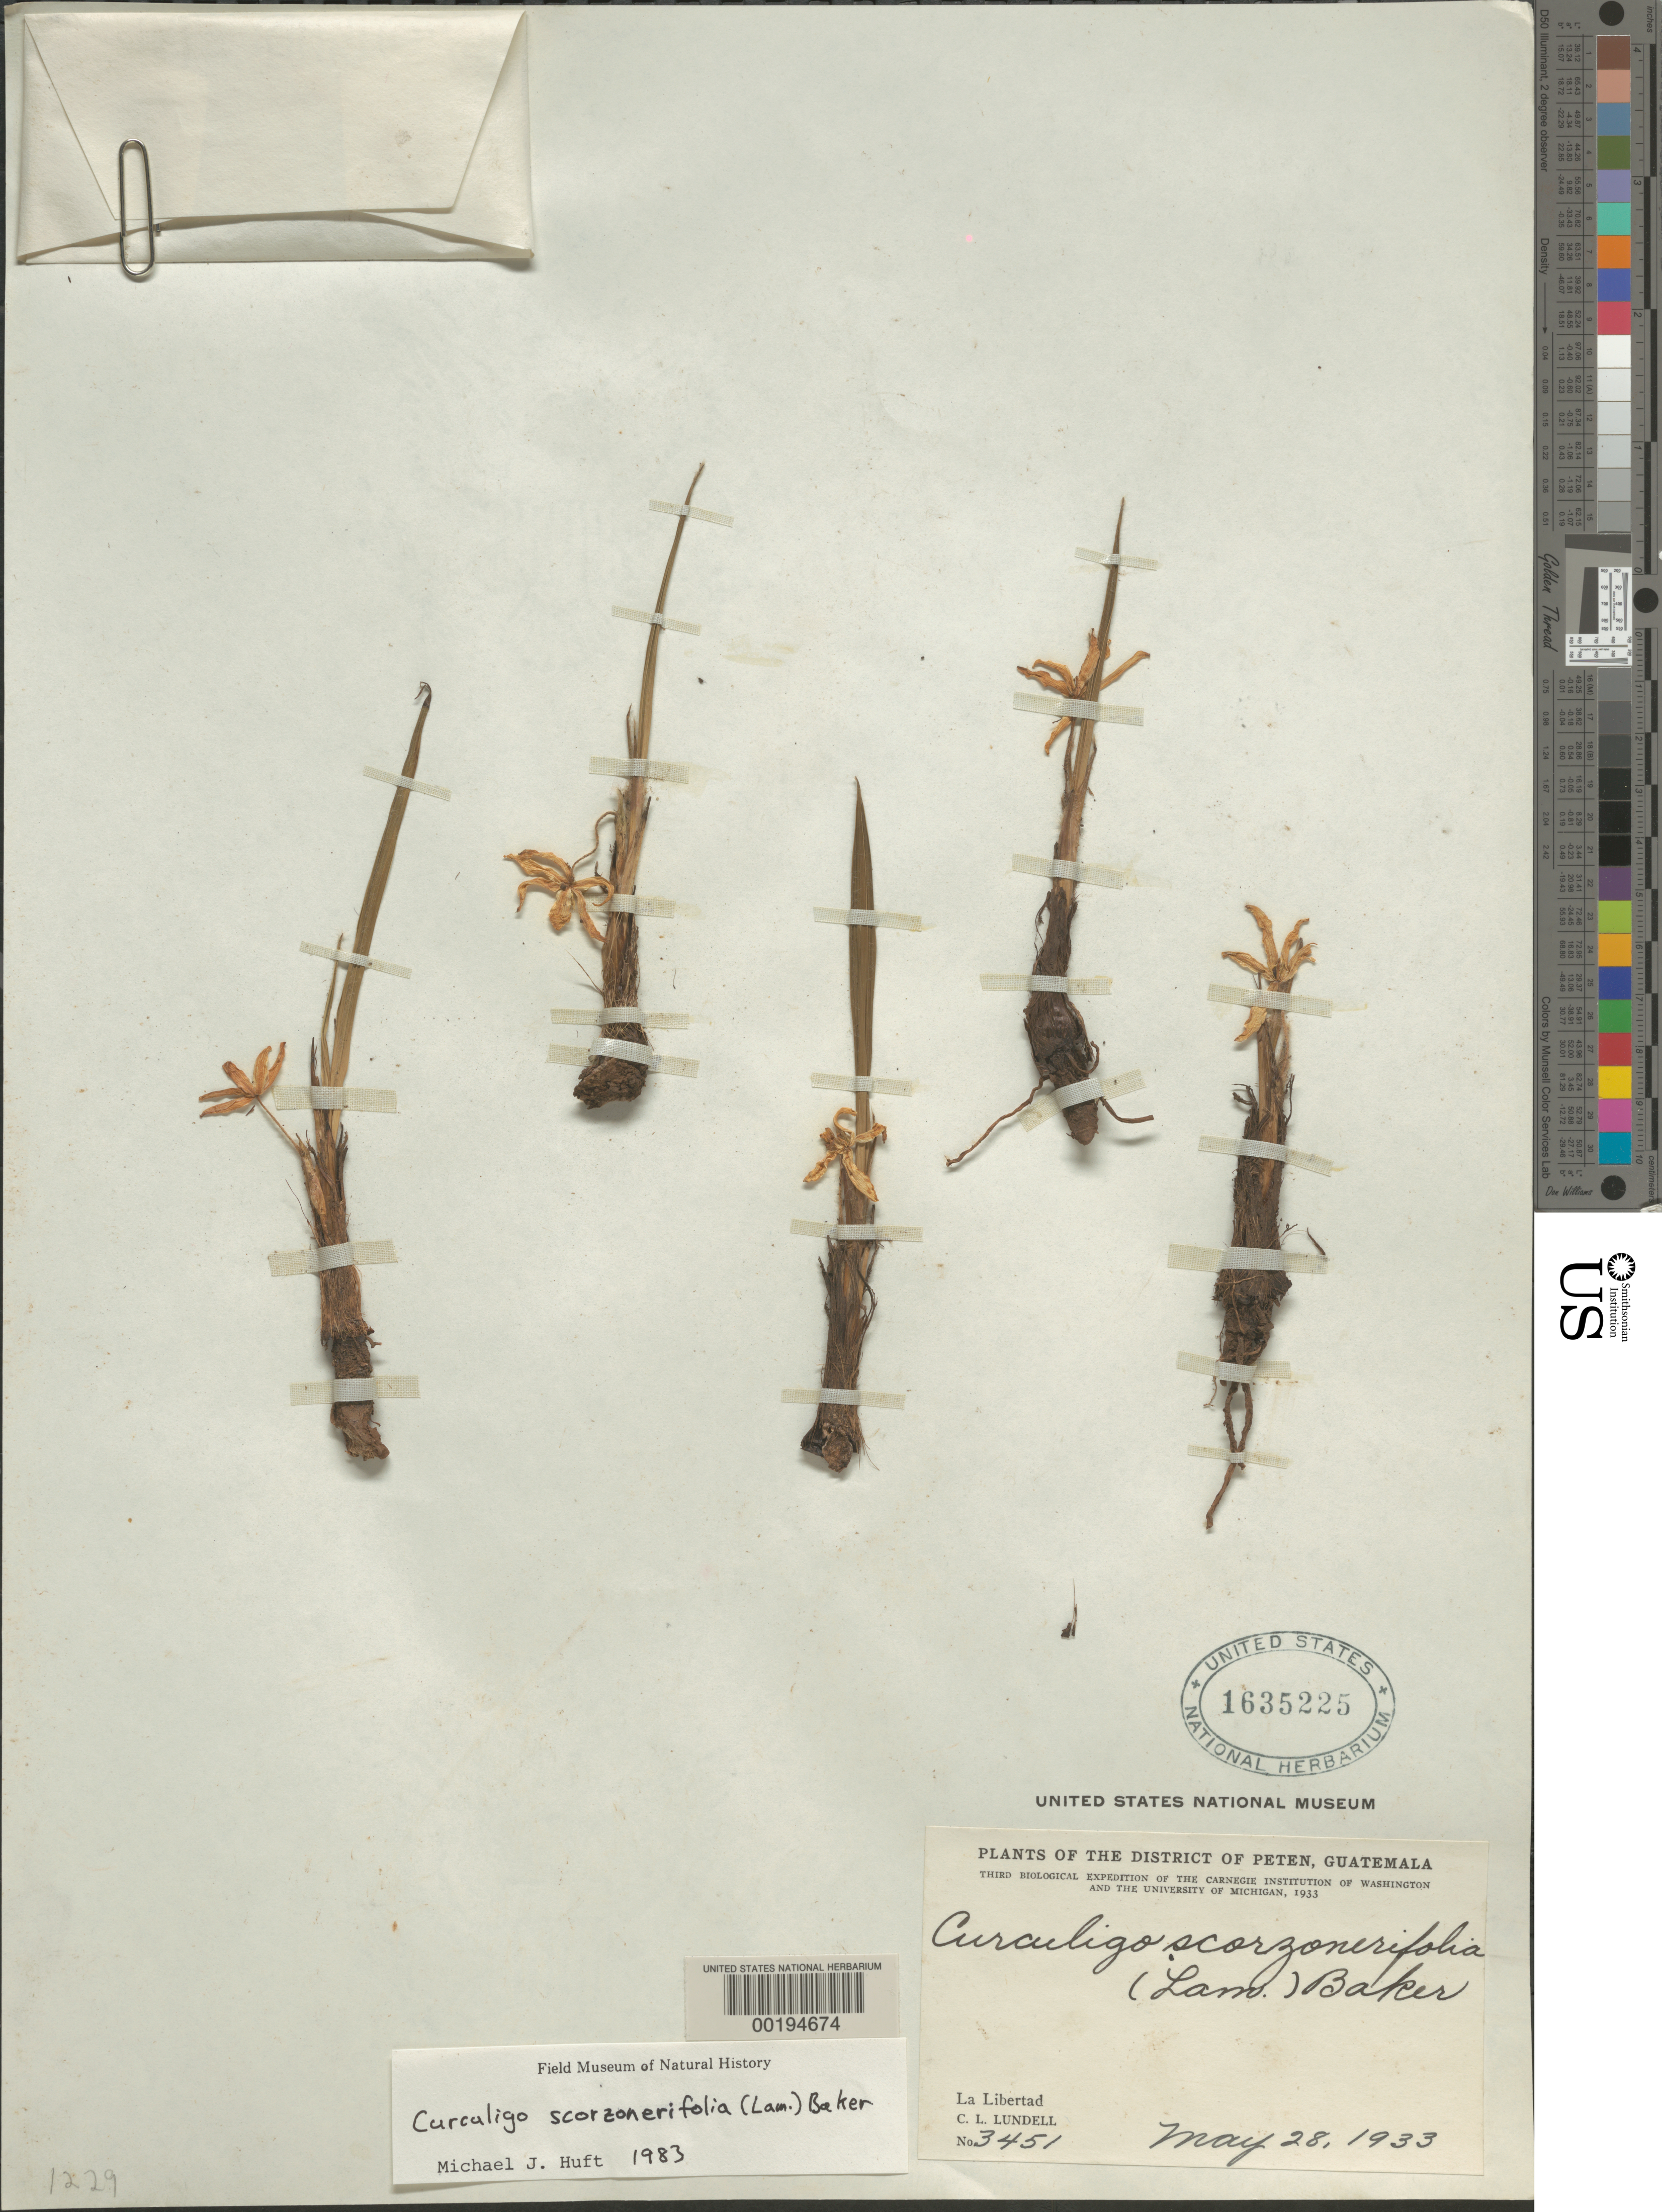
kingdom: Plantae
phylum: Tracheophyta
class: Liliopsida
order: Asparagales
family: Hypoxidaceae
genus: Curculigo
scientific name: Curculigo scorzonerifolia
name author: (Lam.) Baker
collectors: C. L. Lundell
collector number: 3451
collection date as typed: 28 May 1933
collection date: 1933-05-28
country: Guatemala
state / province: El Petén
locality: La Libertad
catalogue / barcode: US 1635225